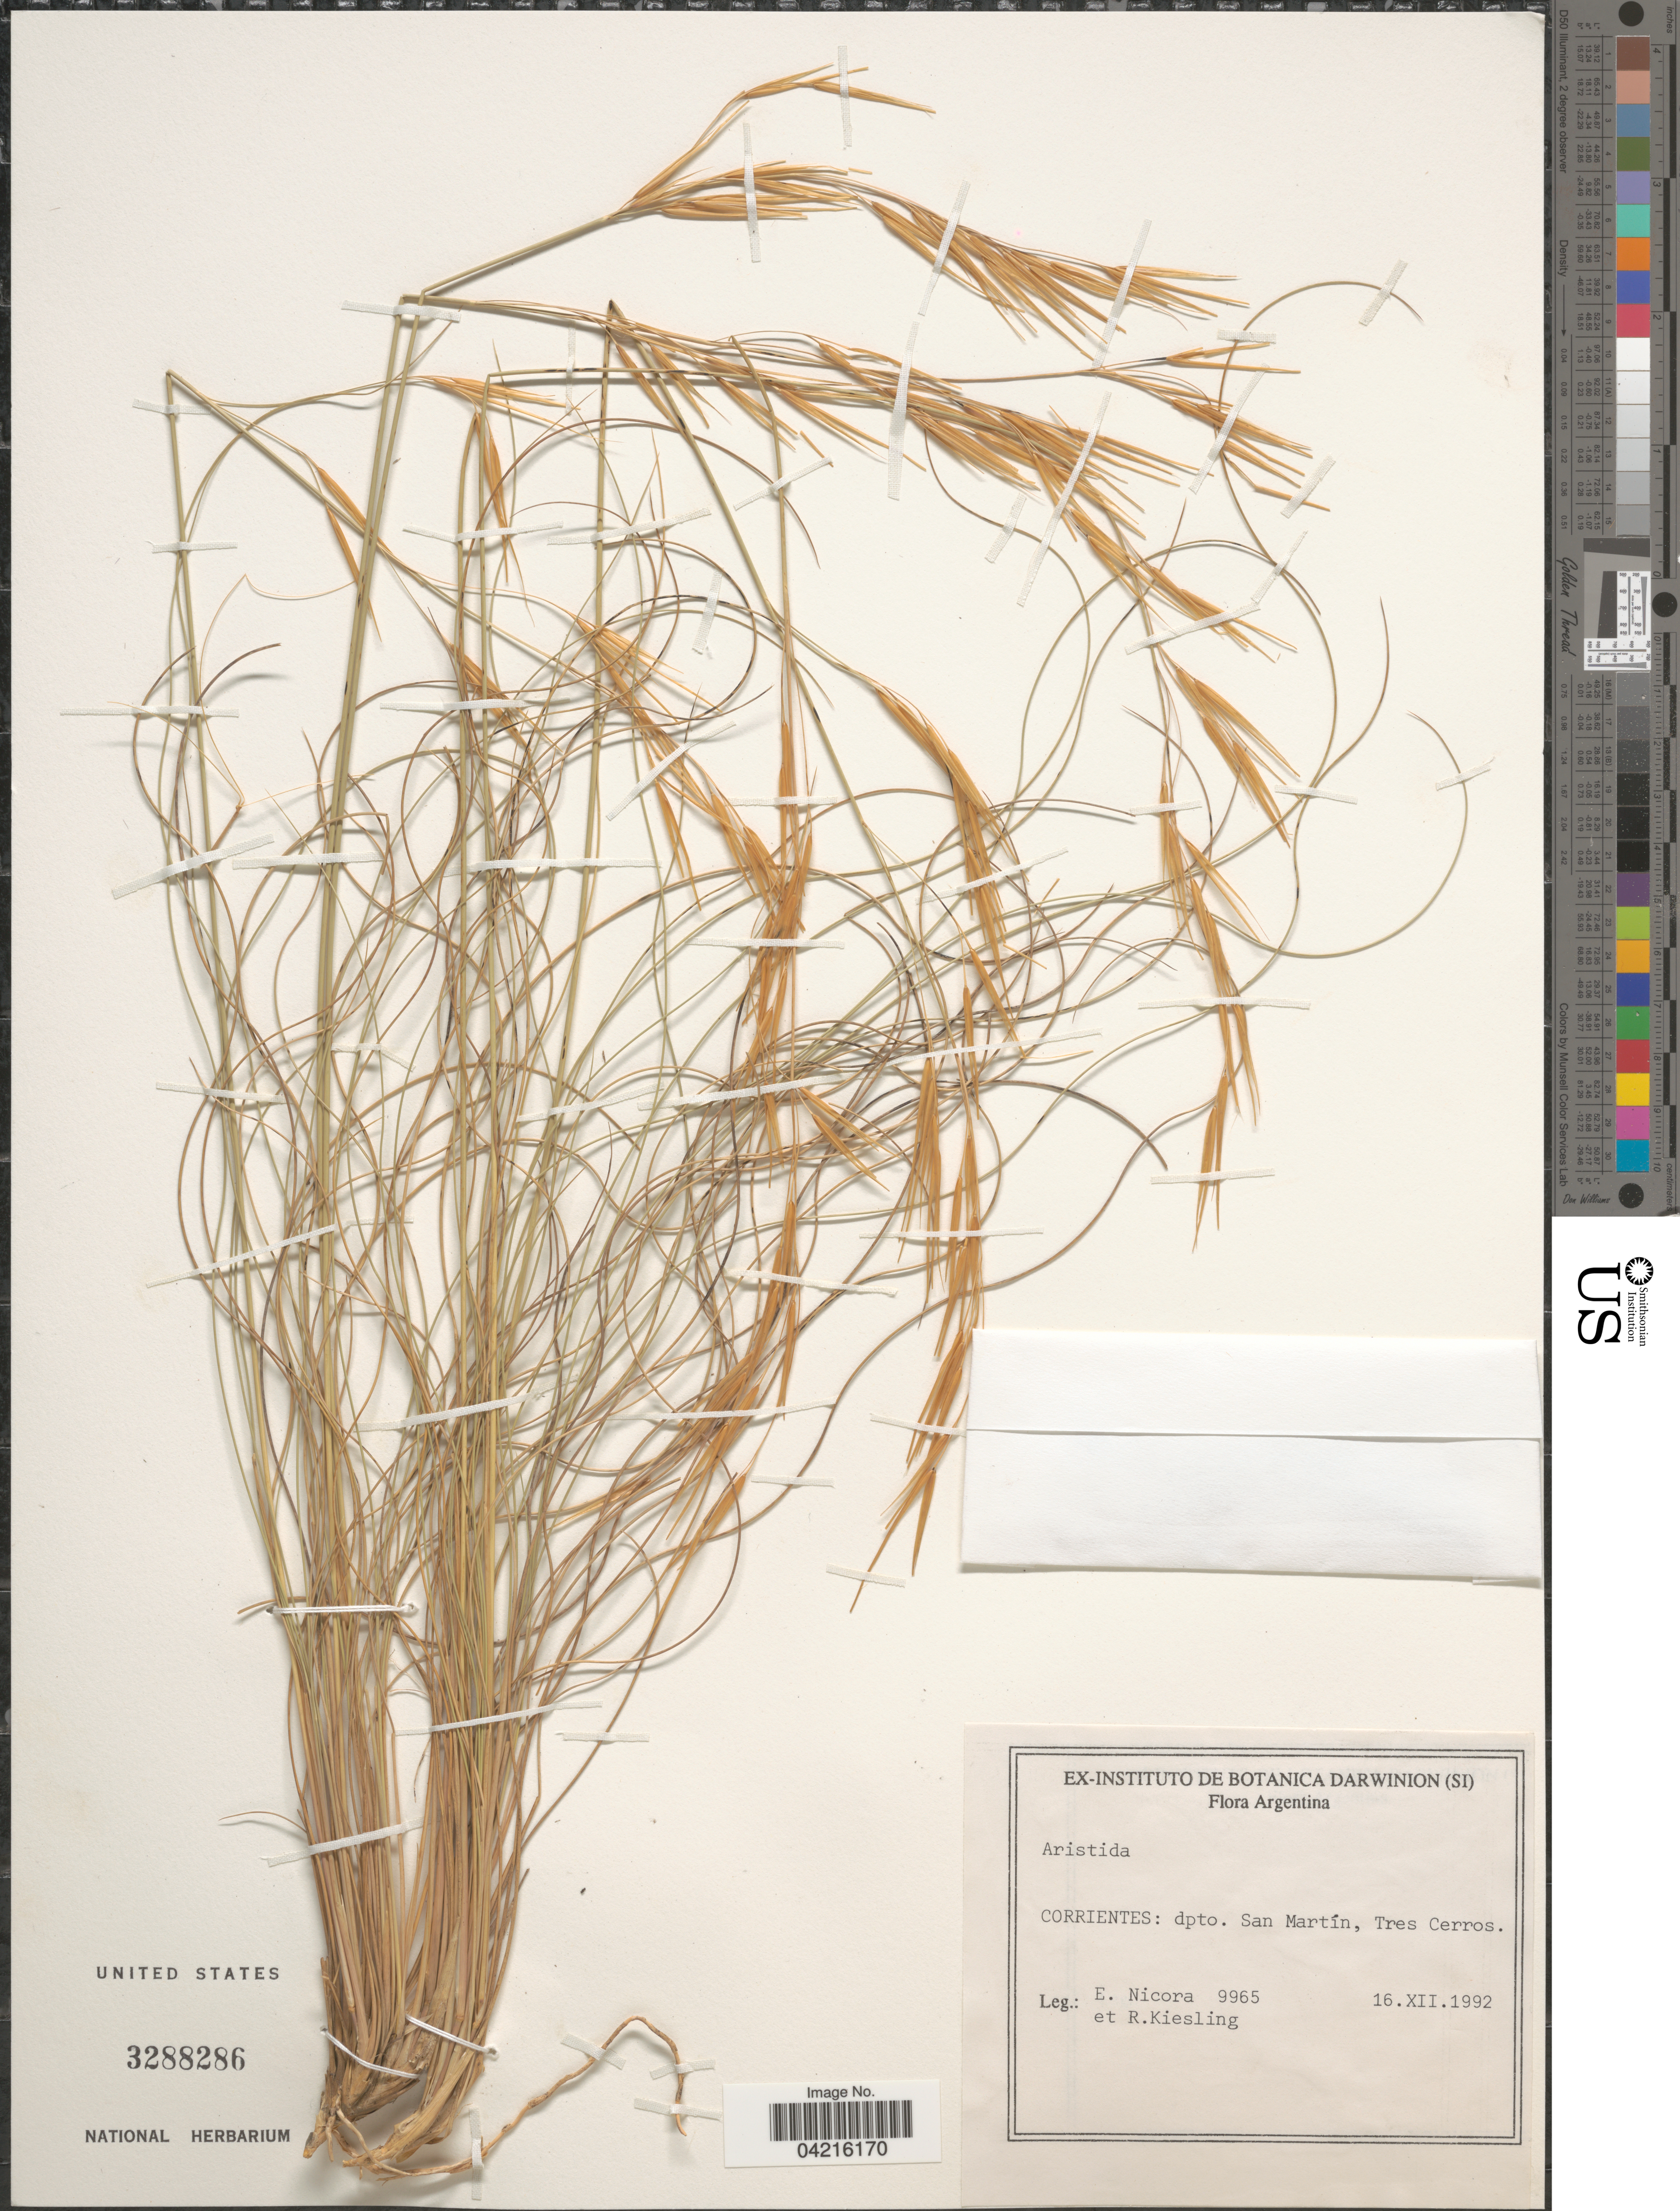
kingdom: Plantae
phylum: Tracheophyta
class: Liliopsida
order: Poales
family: Poaceae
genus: Aristida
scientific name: Aristida sp.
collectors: E. Nicora & R. Kiesling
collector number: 9965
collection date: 1992-12-16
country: Argentina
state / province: Corrientes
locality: Dpto. San Martín, Tres Cerros.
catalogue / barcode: US 3288286